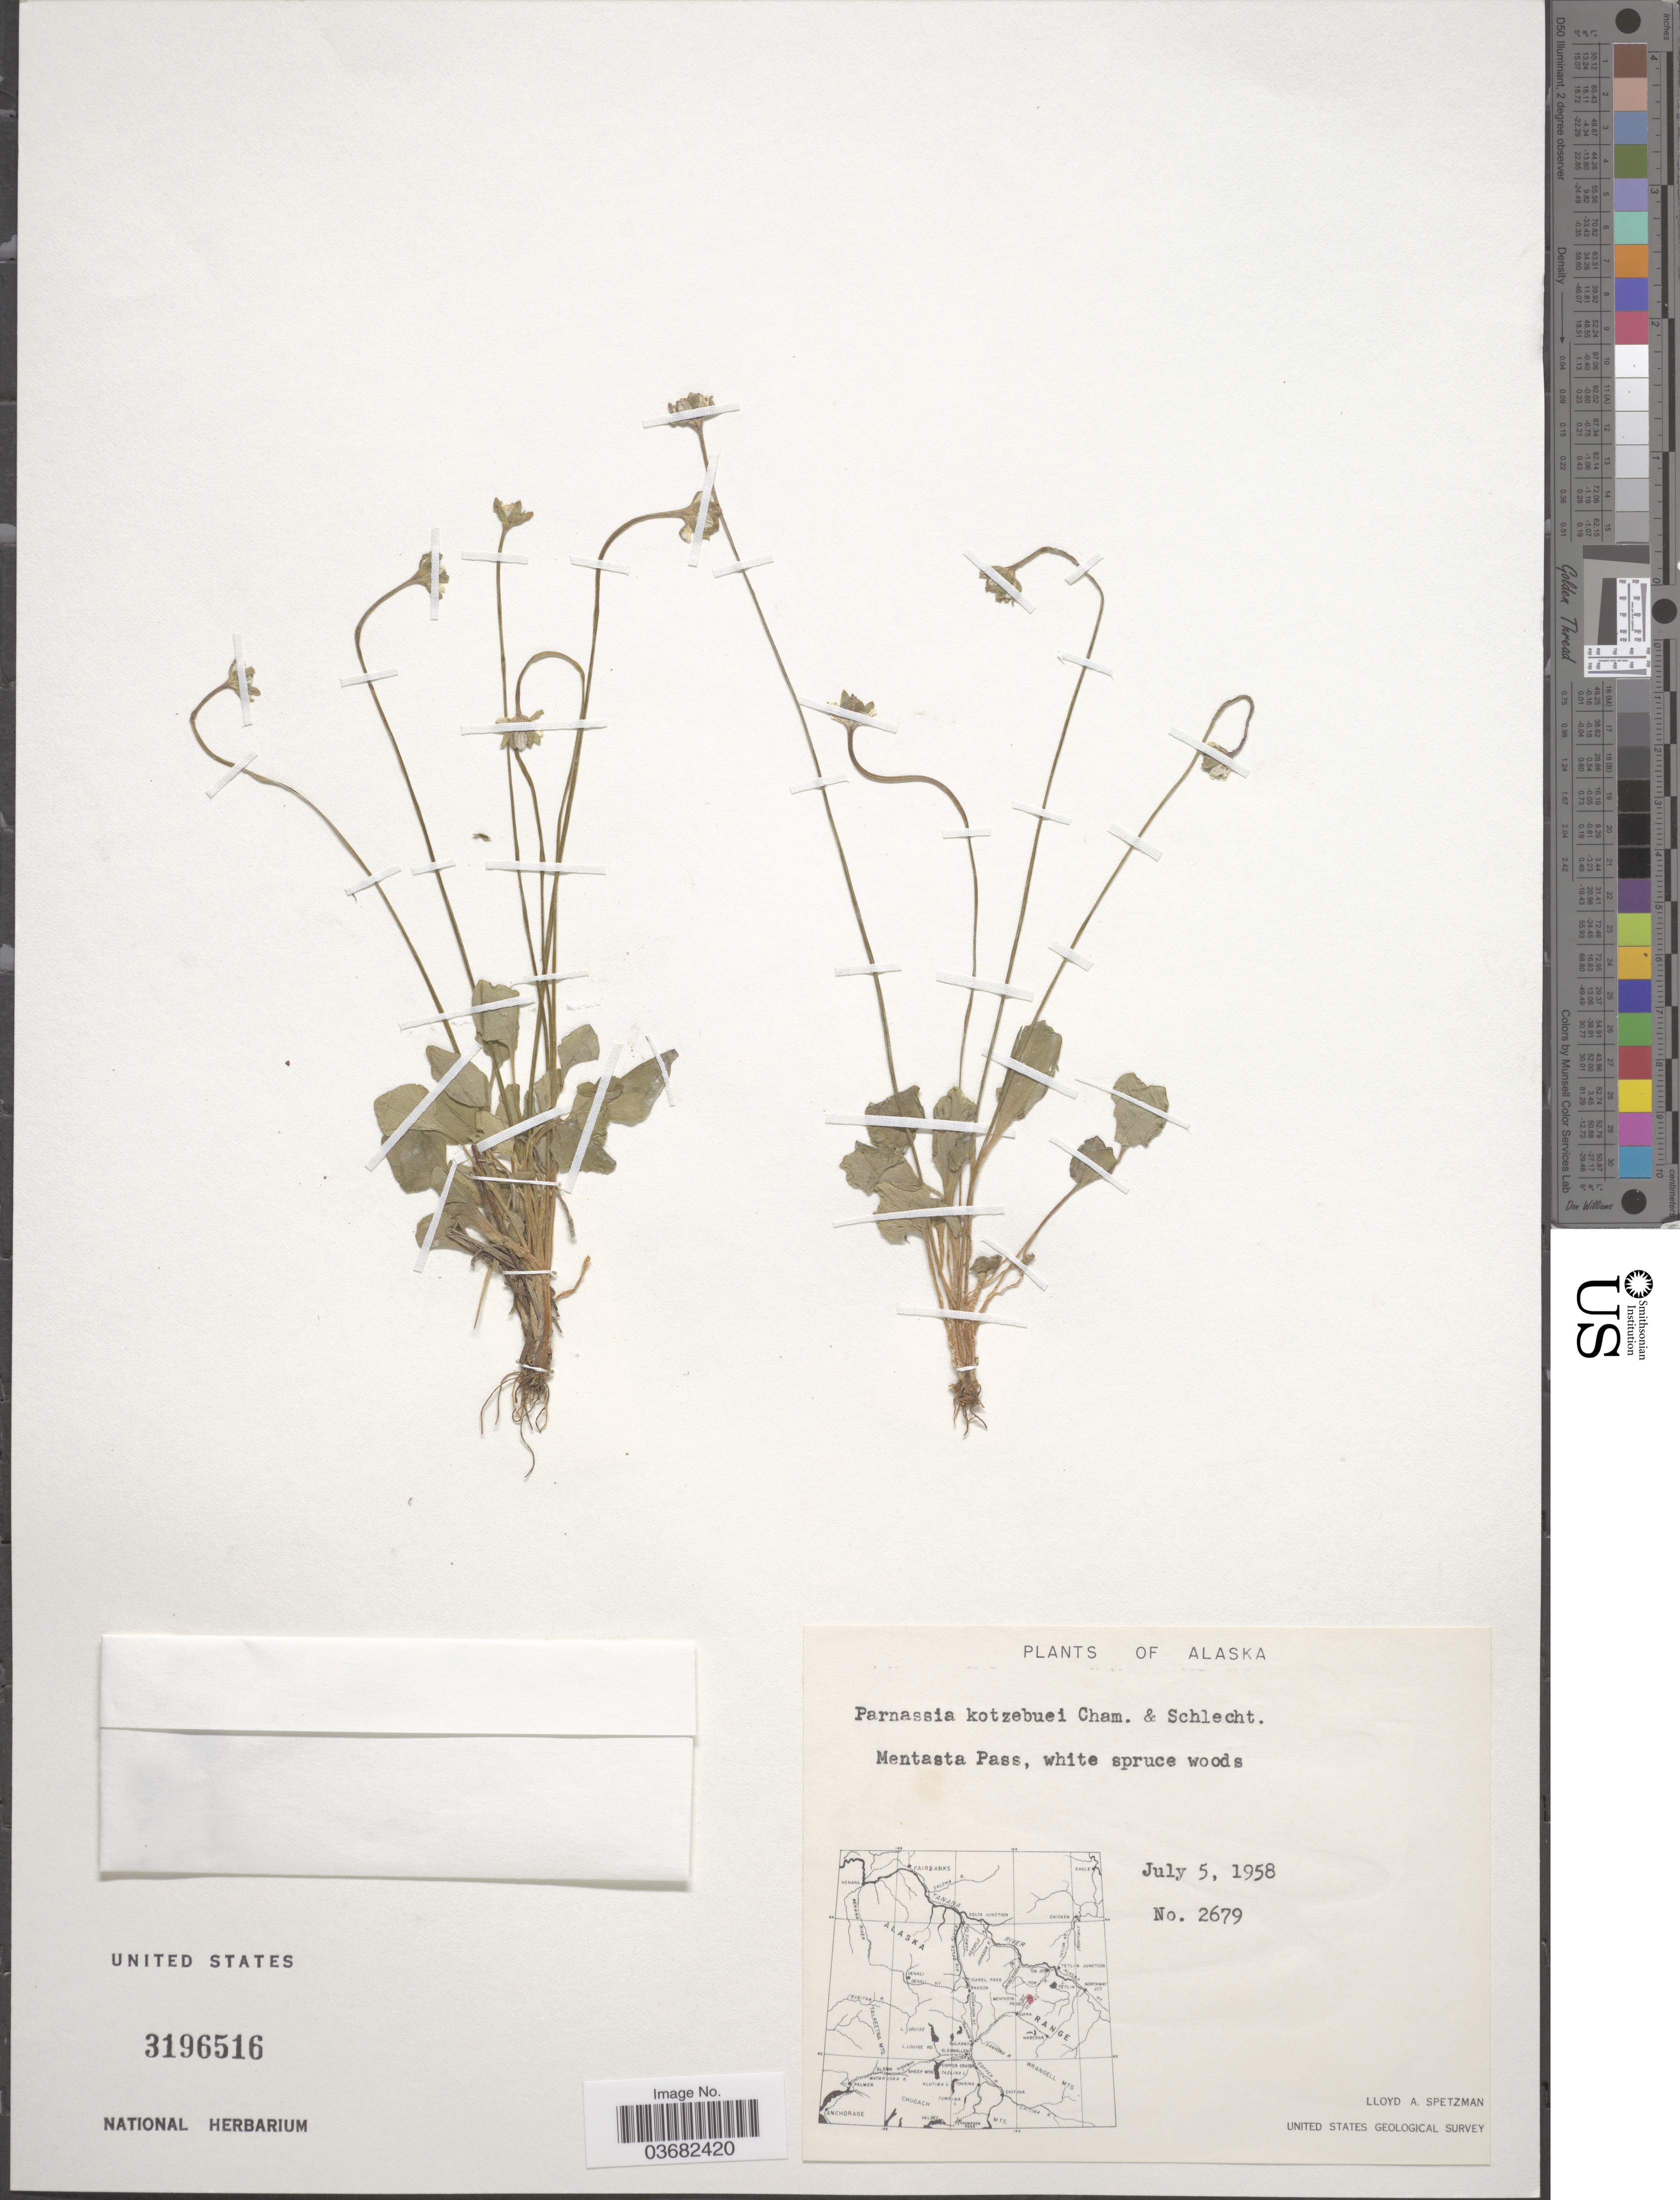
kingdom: Plantae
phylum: Tracheophyta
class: Magnoliopsida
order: Celastrales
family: Parnassiaceae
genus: Parnassia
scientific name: Parnassia kotzebuei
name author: Cham. ex Spreng.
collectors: L. Spetzman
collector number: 2679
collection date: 1958-07-05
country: United States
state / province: Alaska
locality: Mentasta Pass. United States Geological Survey.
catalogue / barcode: US 3196516